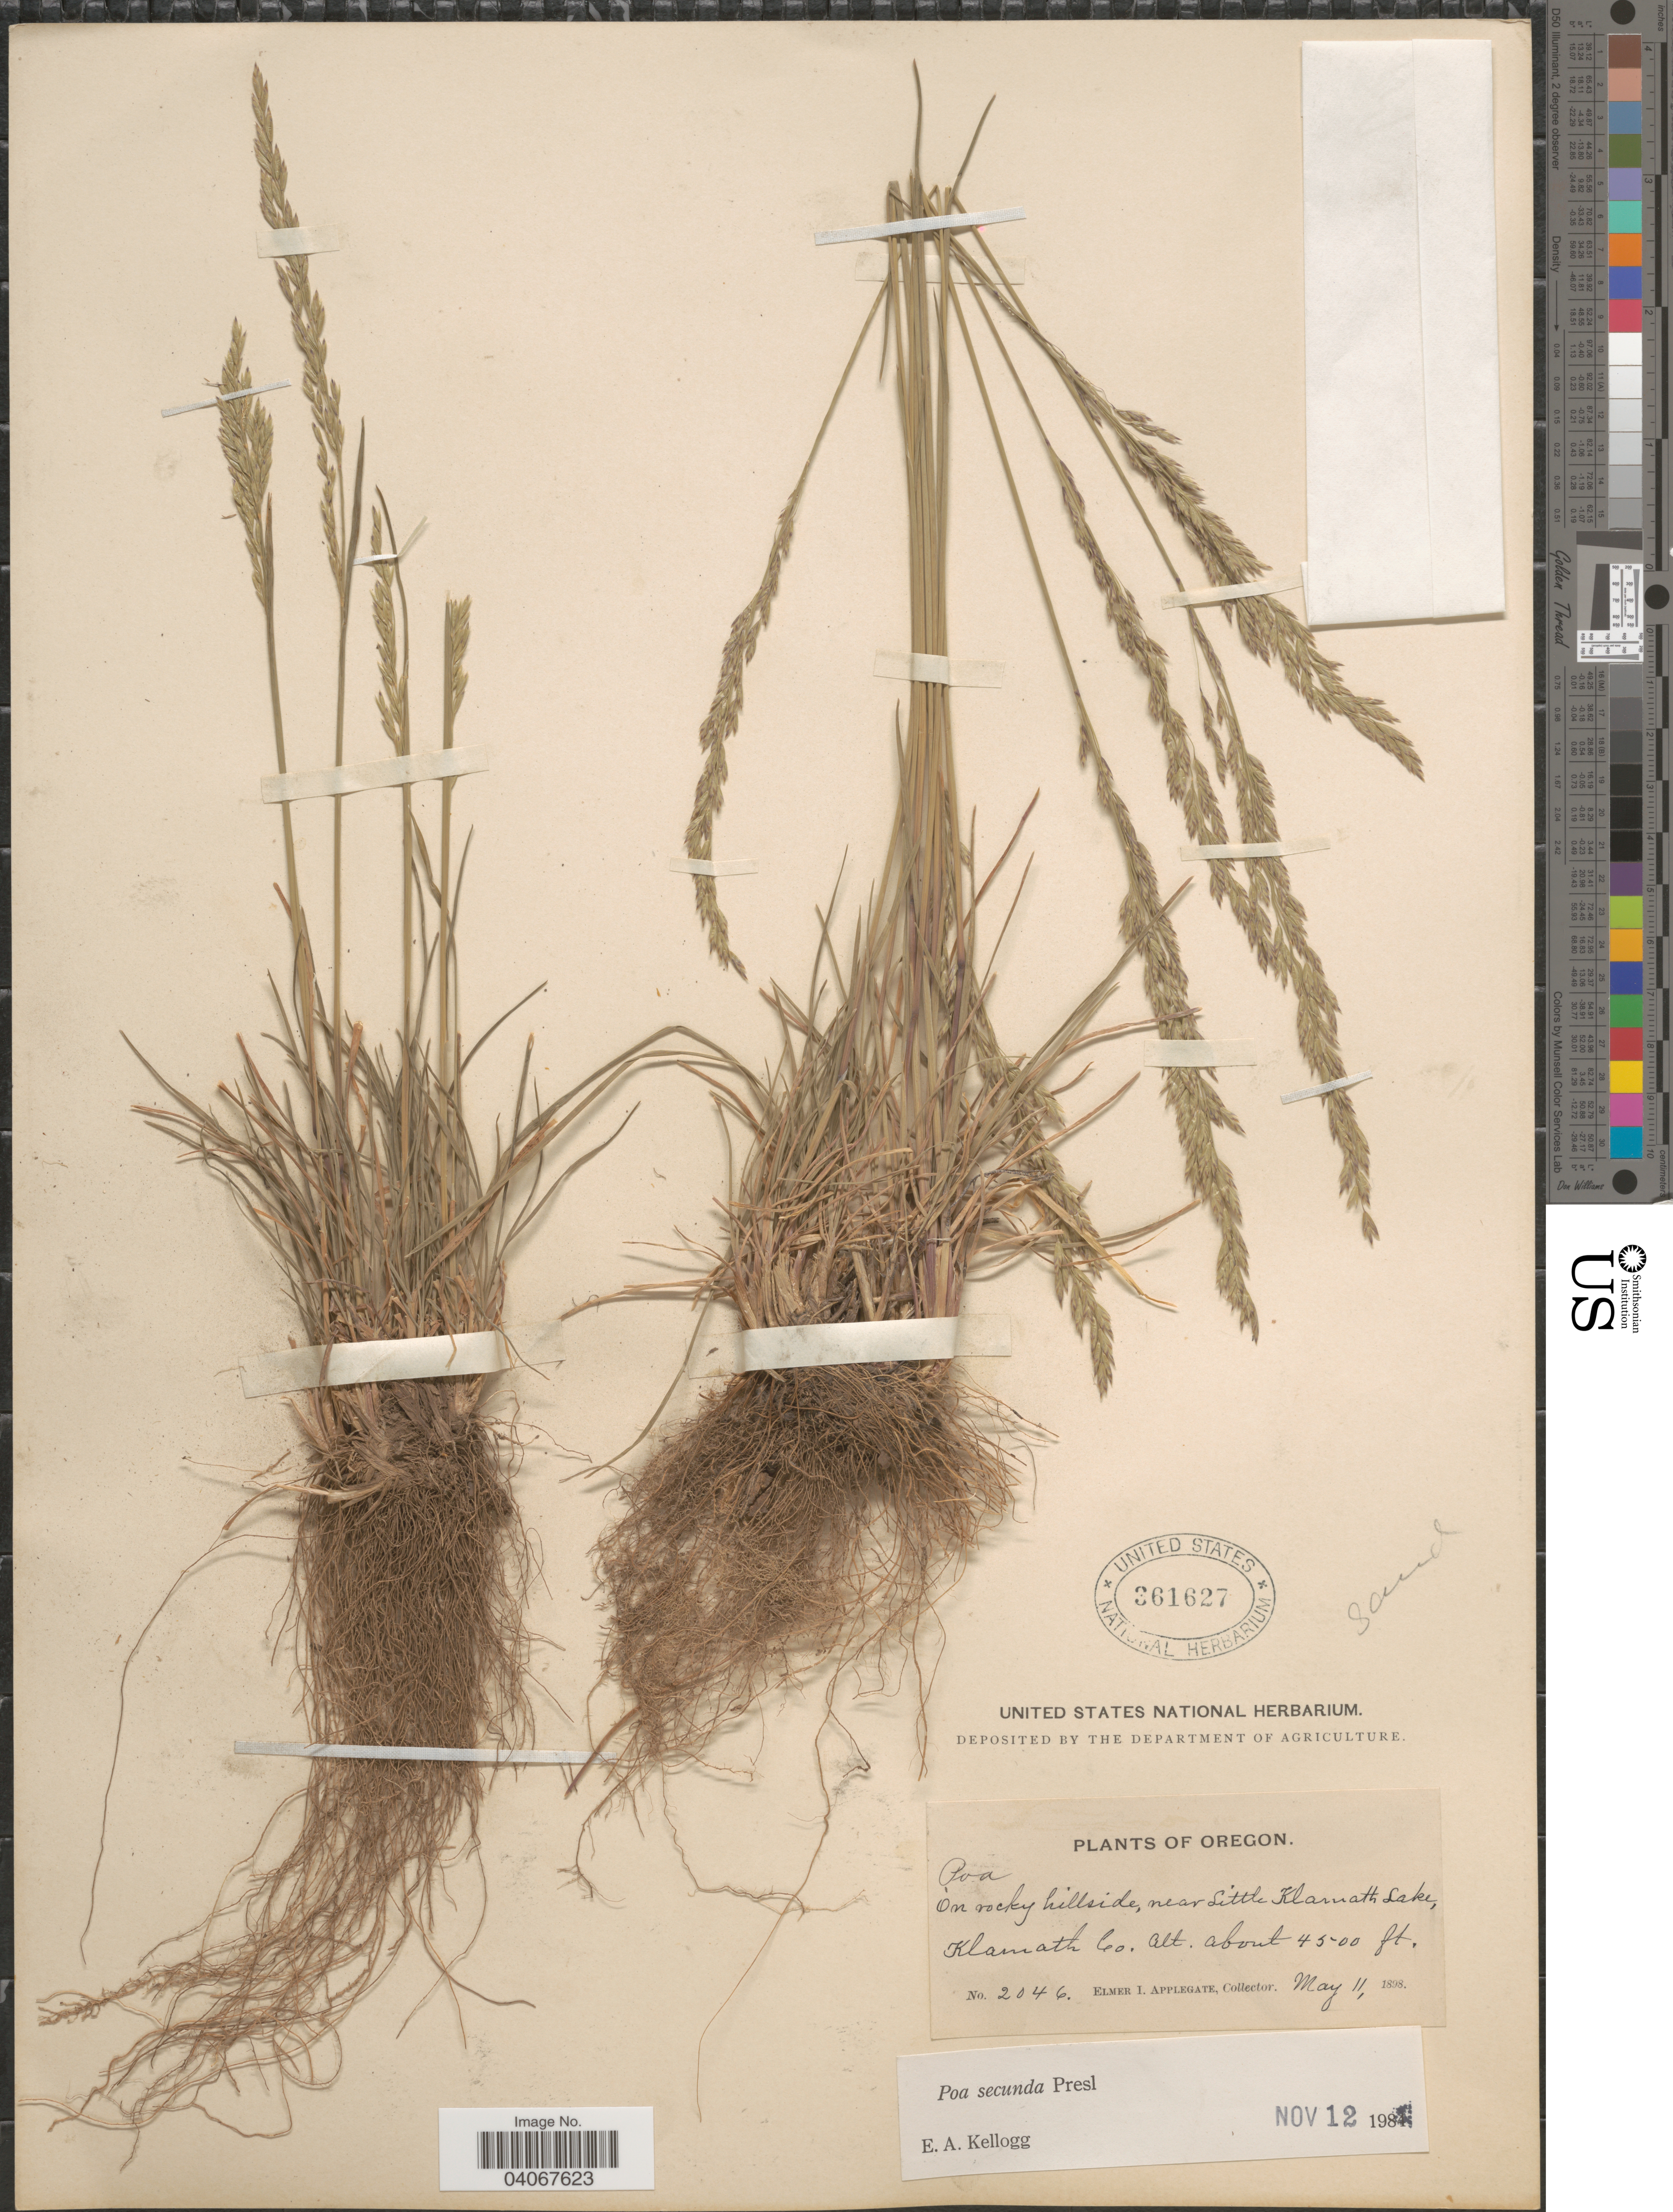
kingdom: Plantae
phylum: Tracheophyta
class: Liliopsida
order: Poales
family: Poaceae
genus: Poa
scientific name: Poa secunda subsp. secunda var. secunda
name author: J. Presl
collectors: E. I. Applegate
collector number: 2046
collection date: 1898-05-11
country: United States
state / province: Oregon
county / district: Klamath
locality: On rocky hillside, near Little Klamath Lake, Klamath Co.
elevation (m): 1372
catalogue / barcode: US 361627